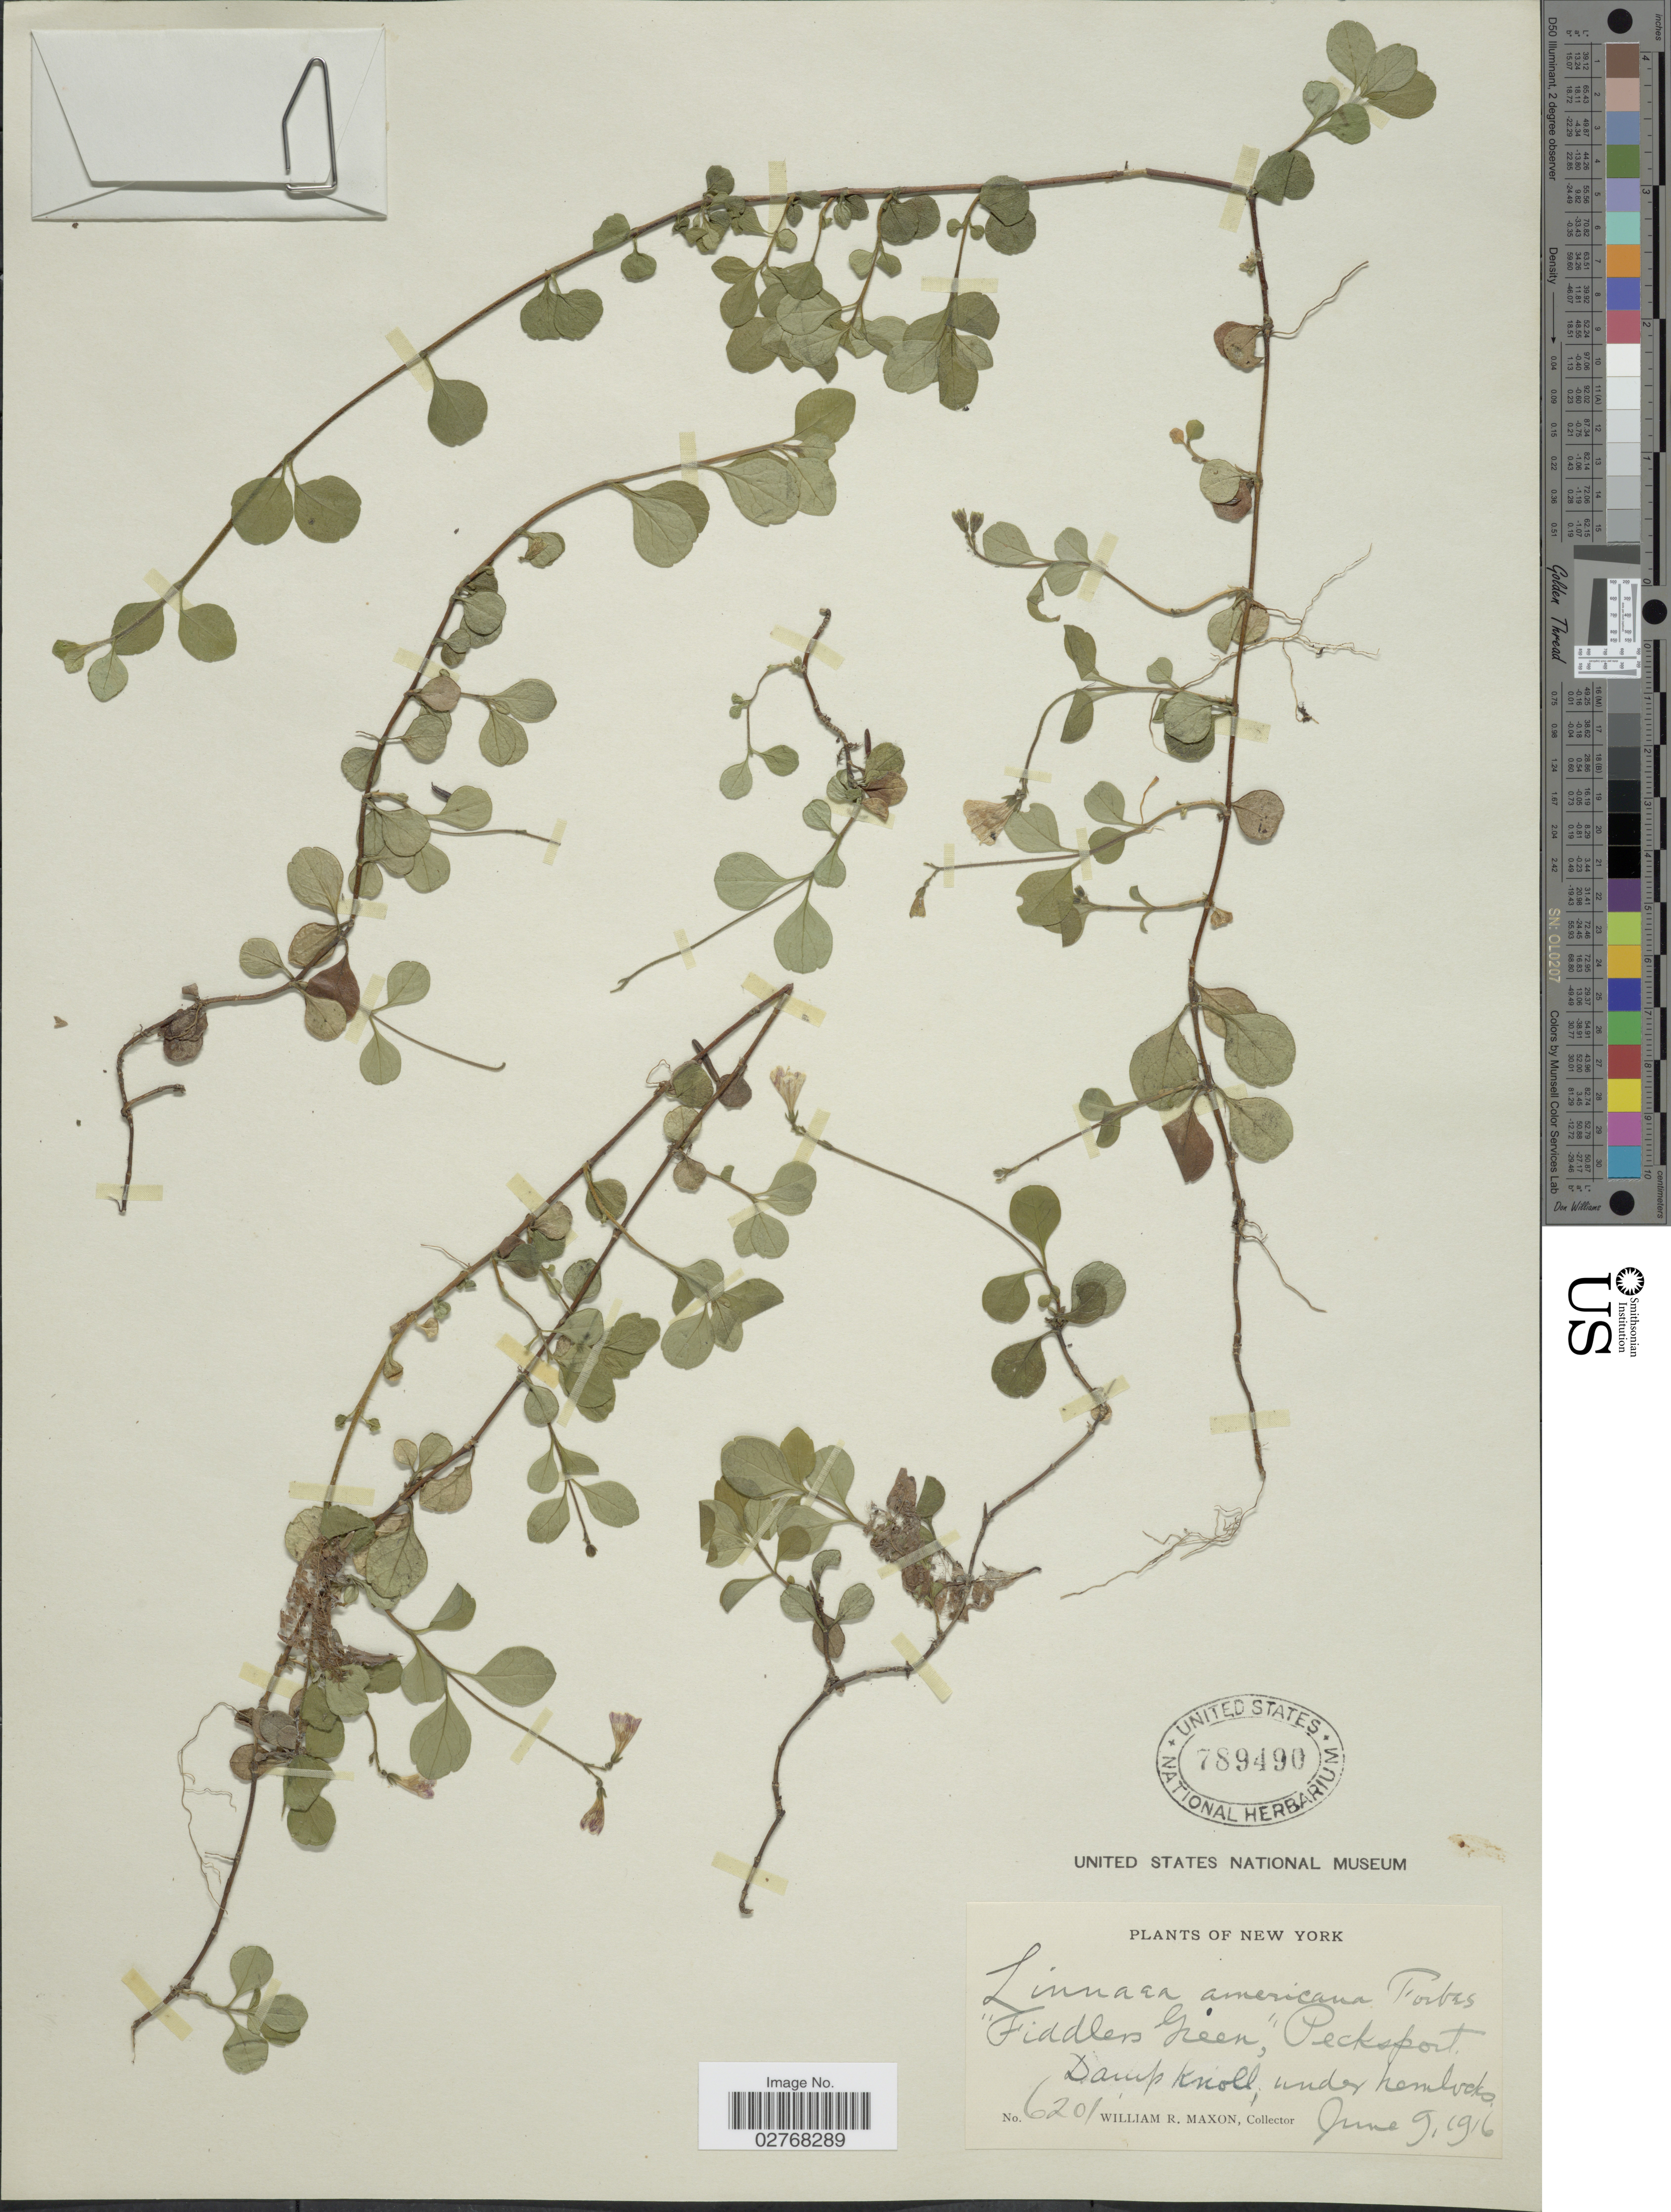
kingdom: Plantae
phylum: Tracheophyta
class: Magnoliopsida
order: Dipsacales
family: Caprifoliaceae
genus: Linnaea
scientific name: Linnaea borealis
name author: L.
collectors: W. R. Maxon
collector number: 6201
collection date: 1916-06-09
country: United States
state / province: New York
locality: Fiddlers Green,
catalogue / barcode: US 789490